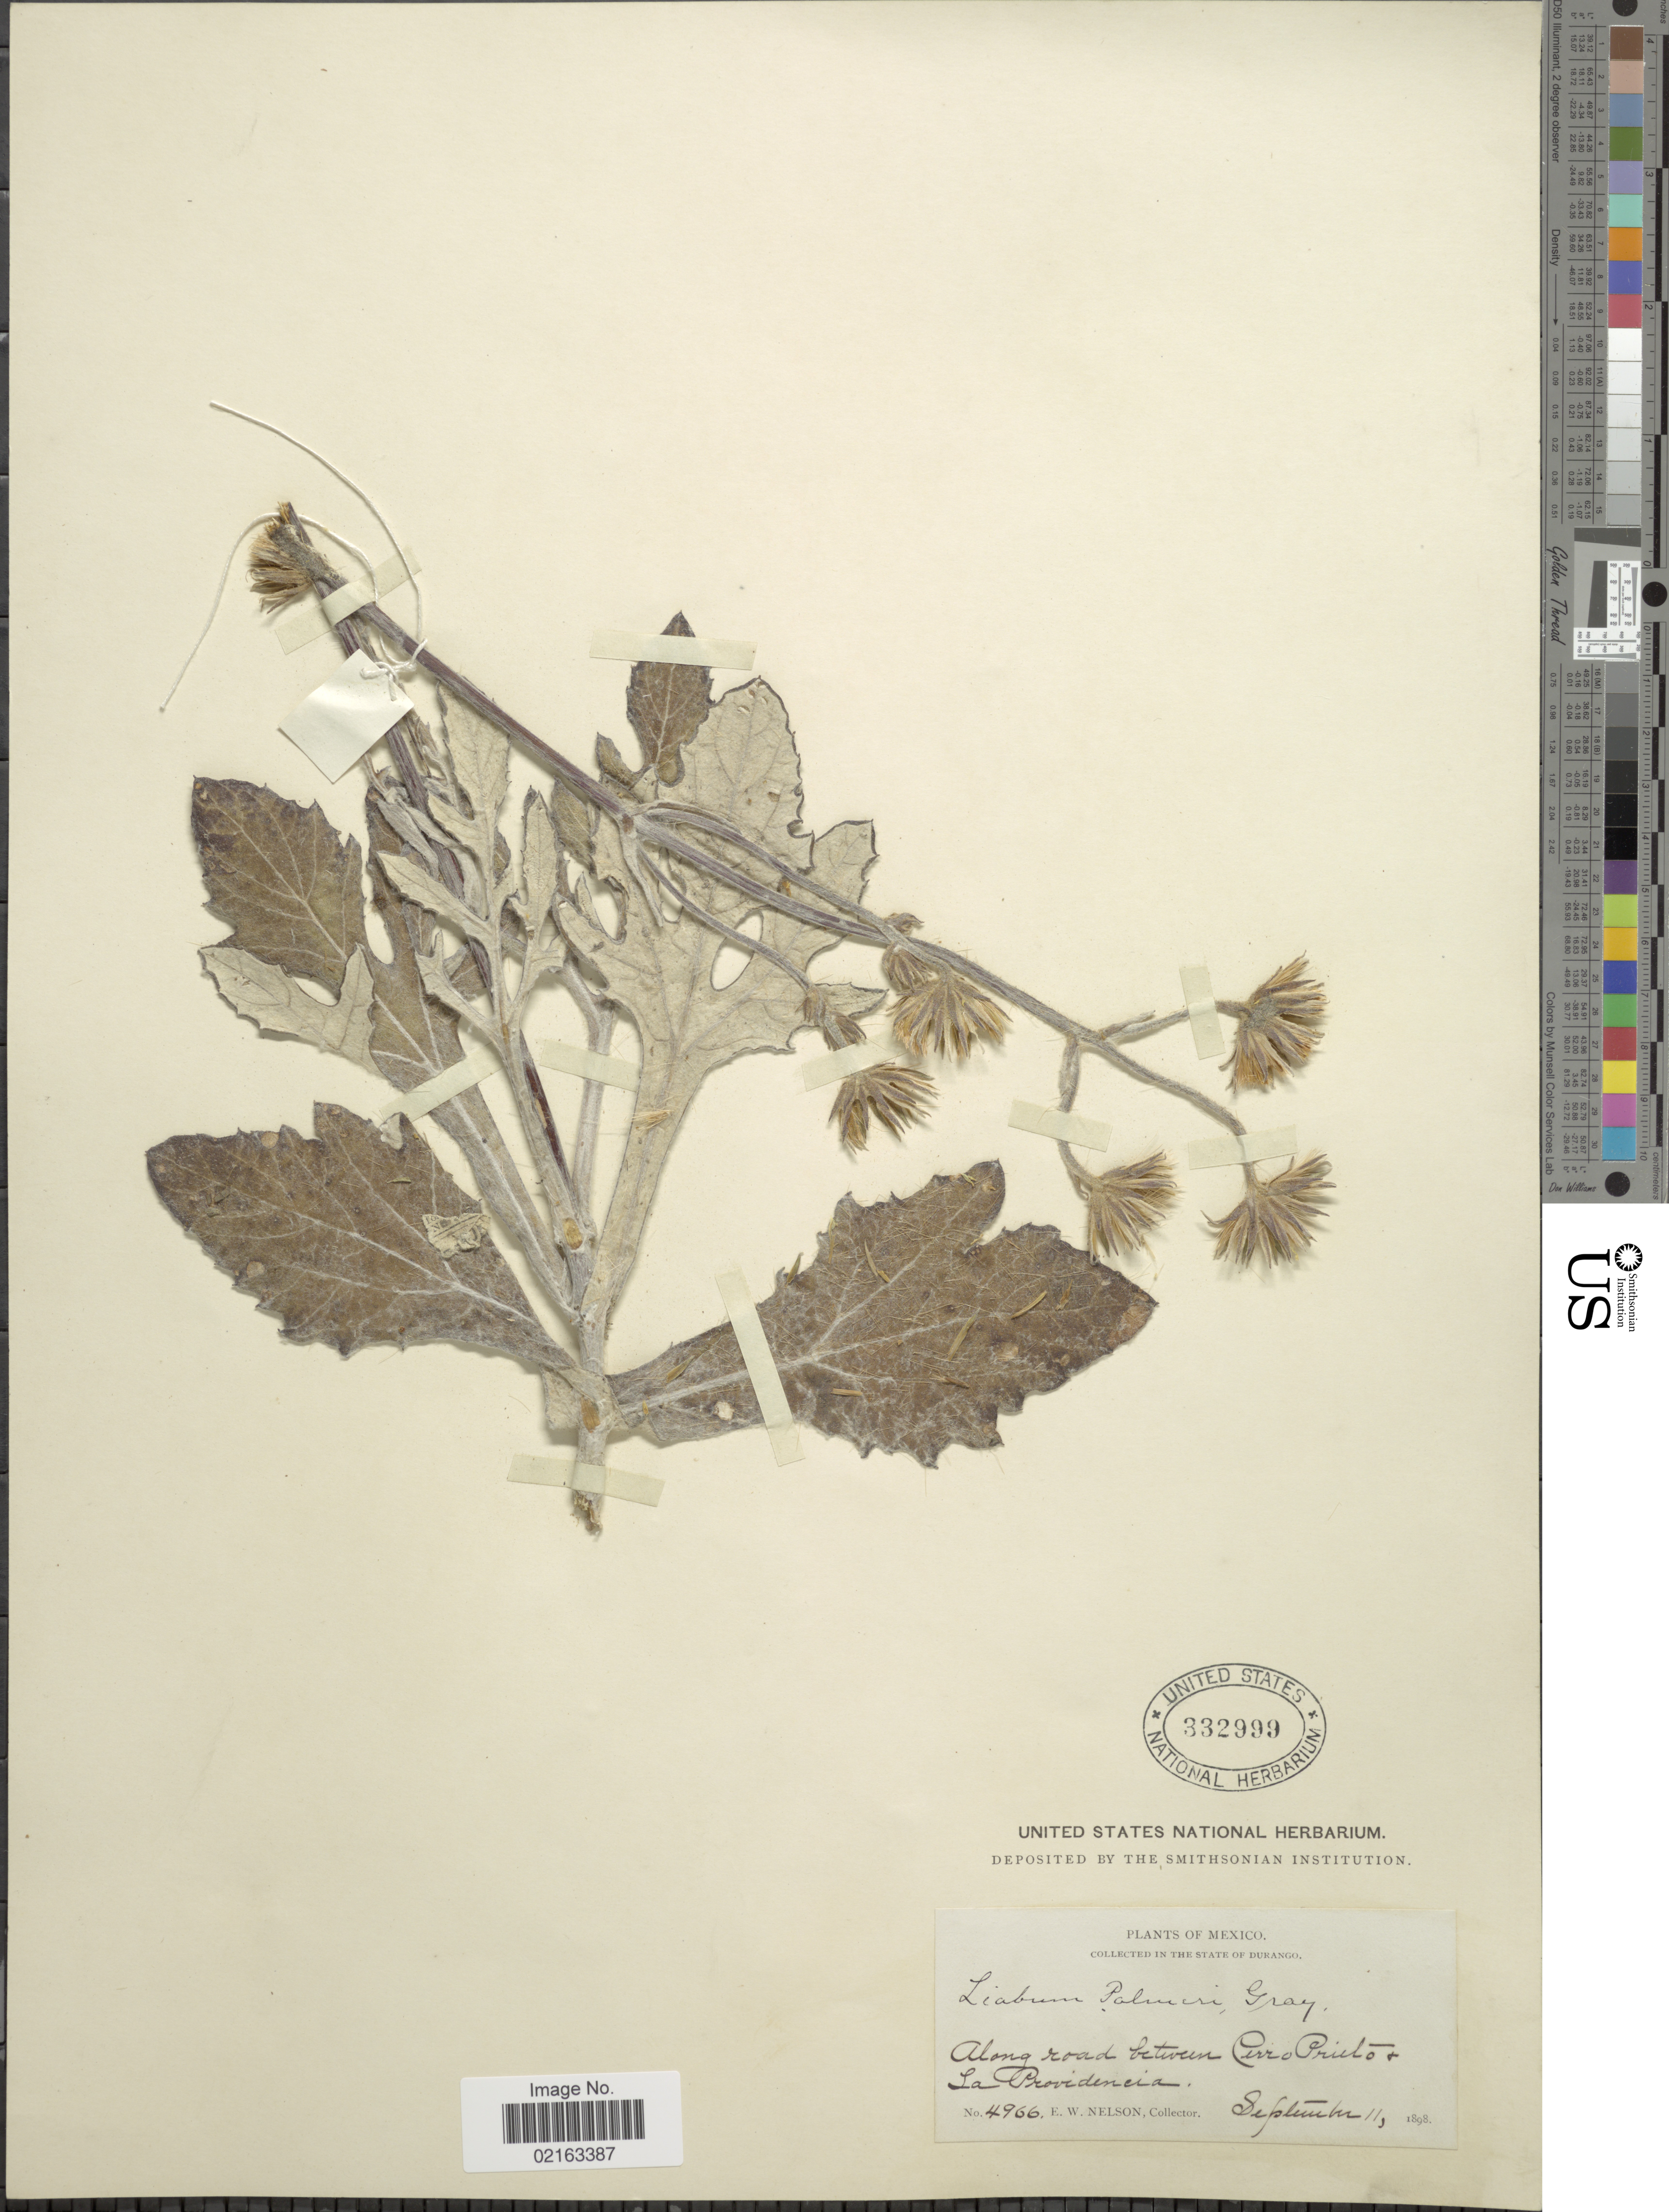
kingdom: Plantae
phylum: Tracheophyta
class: Magnoliopsida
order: Asterales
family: Asteraceae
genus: Sinclairia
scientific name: Sinclairia palmeri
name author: (A. Gray) B.L. Turner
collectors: E. W. Nelson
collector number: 4966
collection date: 1898-09-11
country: Mexico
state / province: Durango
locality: In the state of Durango. Along road between Cerro Prieto + La Providencia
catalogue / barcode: US 332999